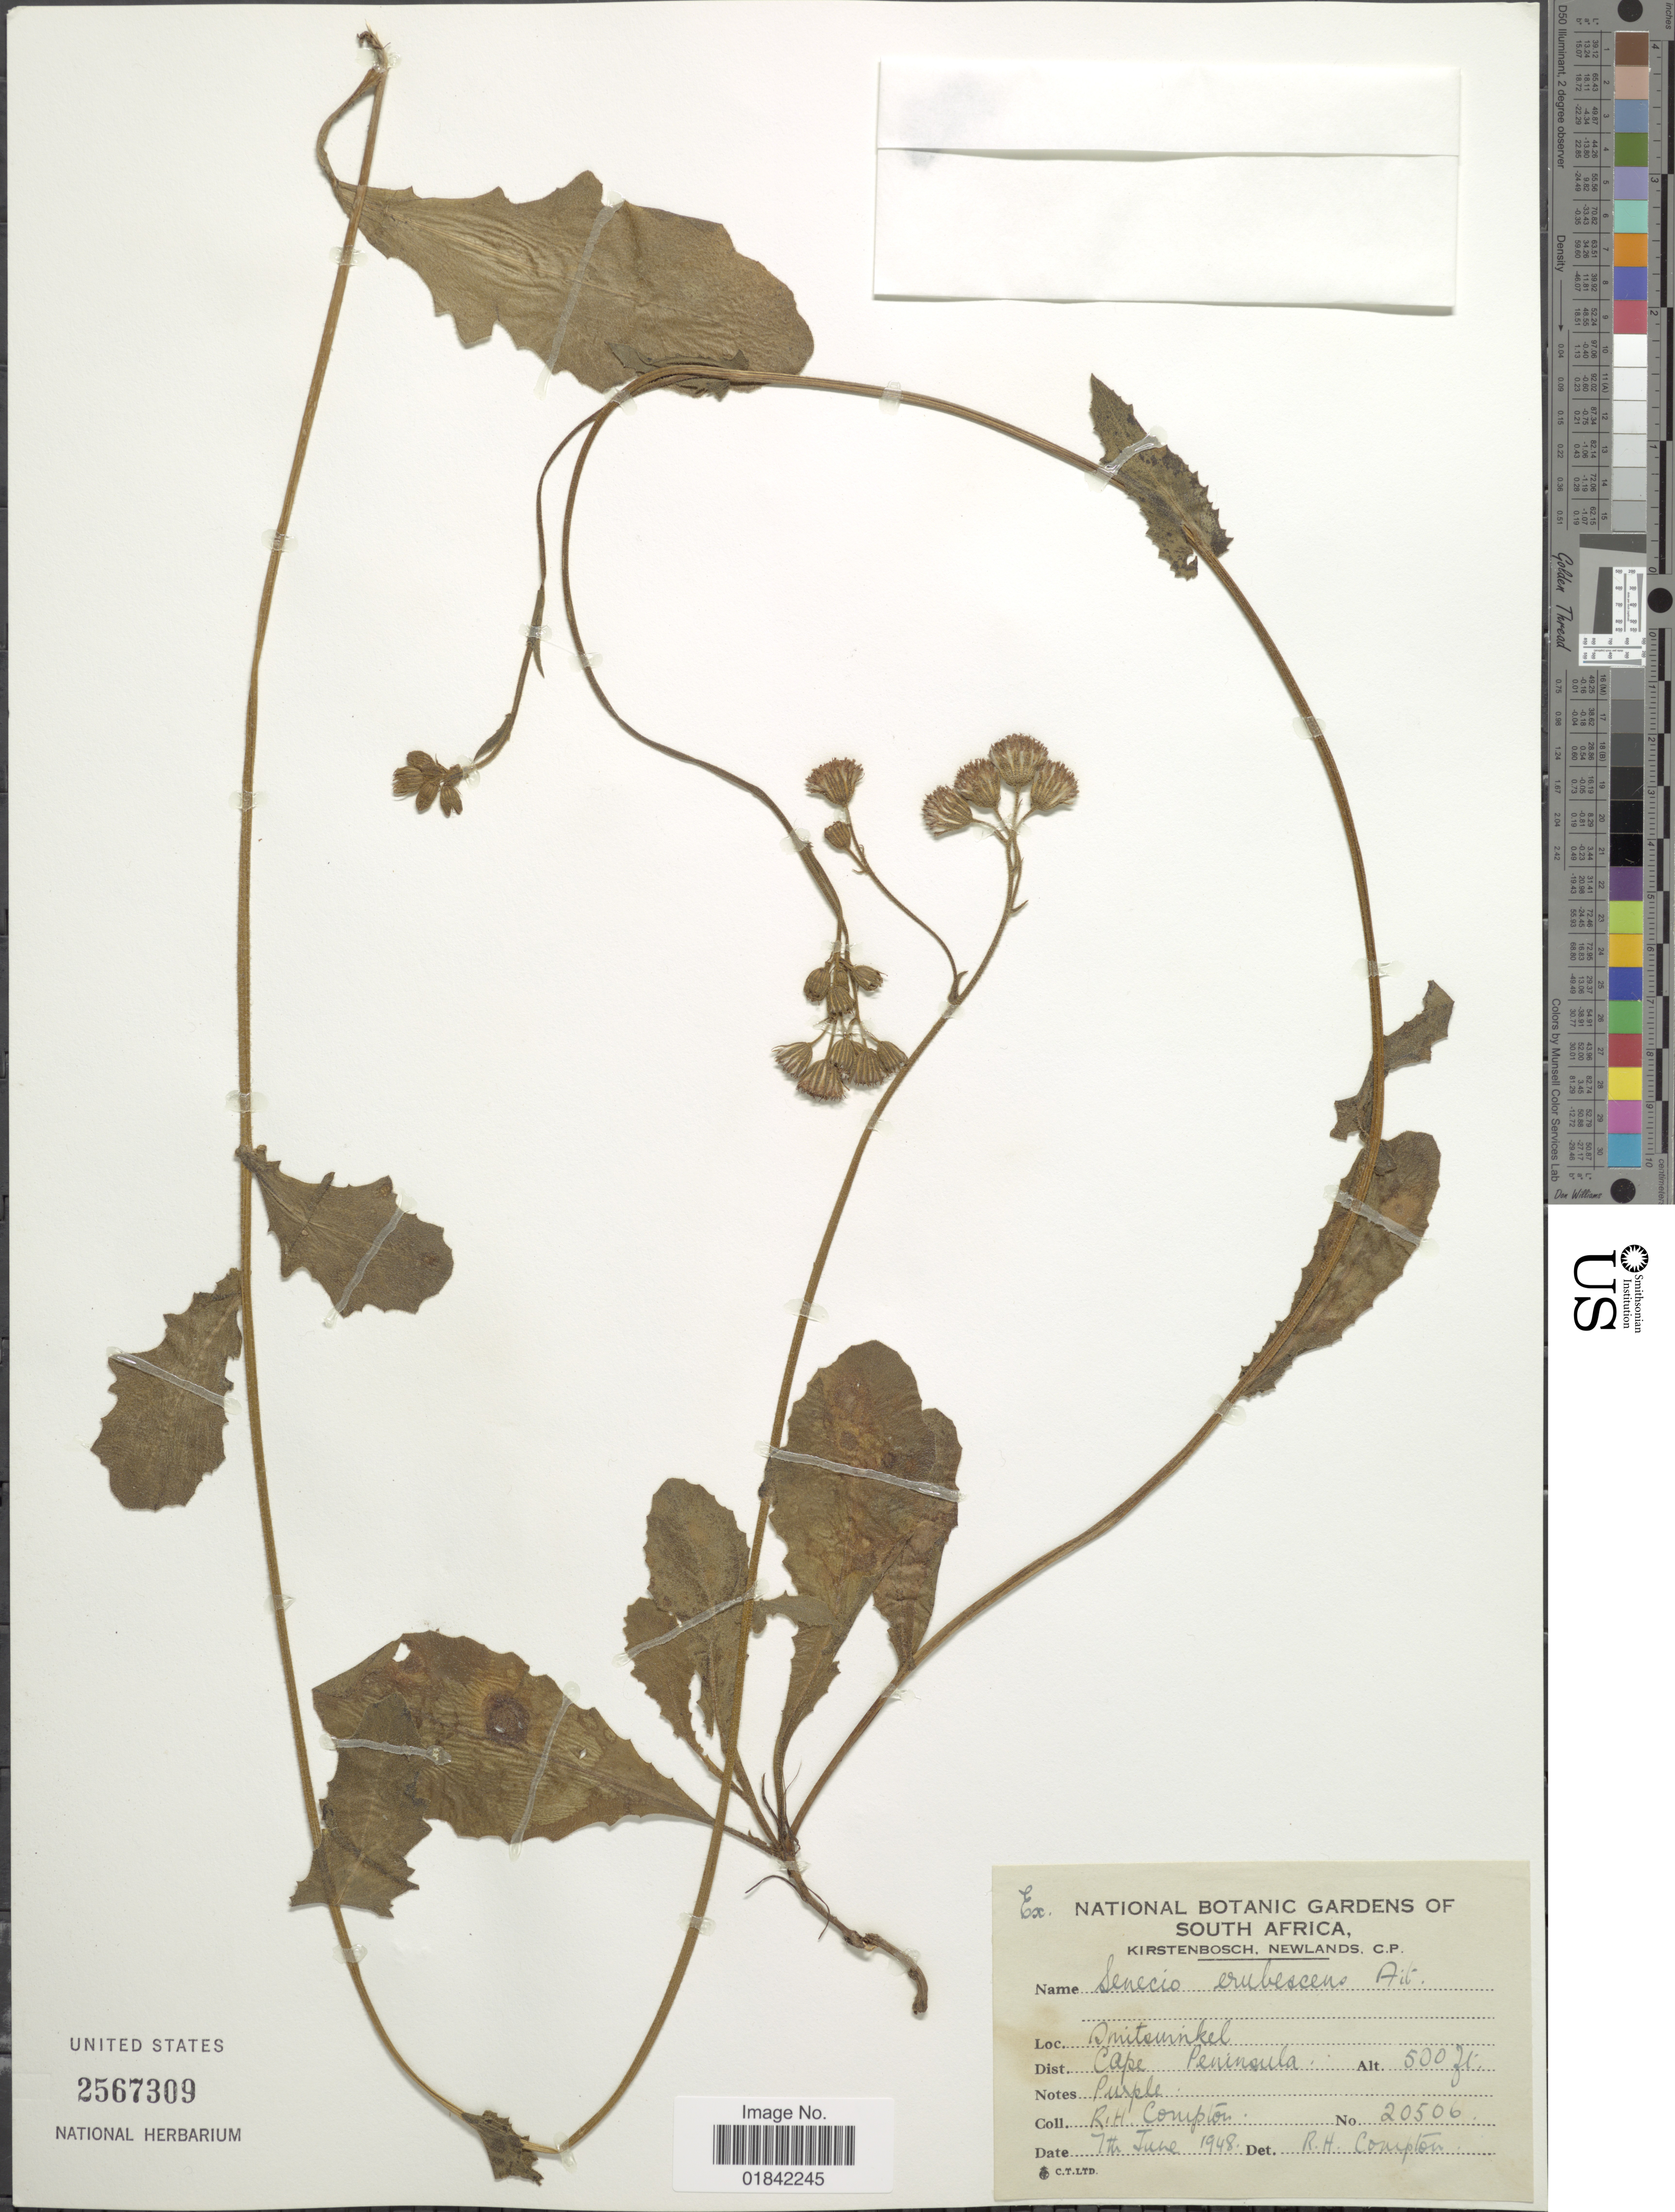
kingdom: Plantae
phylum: Tracheophyta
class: Magnoliopsida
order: Asterales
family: Asteraceae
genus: Senecio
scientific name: Senecio erubescens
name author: Aiton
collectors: R. H. Compton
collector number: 20506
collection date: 1948-06-07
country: South Africa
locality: Dmiteurinkel [interpreted], Cape Peninsula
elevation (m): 152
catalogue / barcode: US 2567309